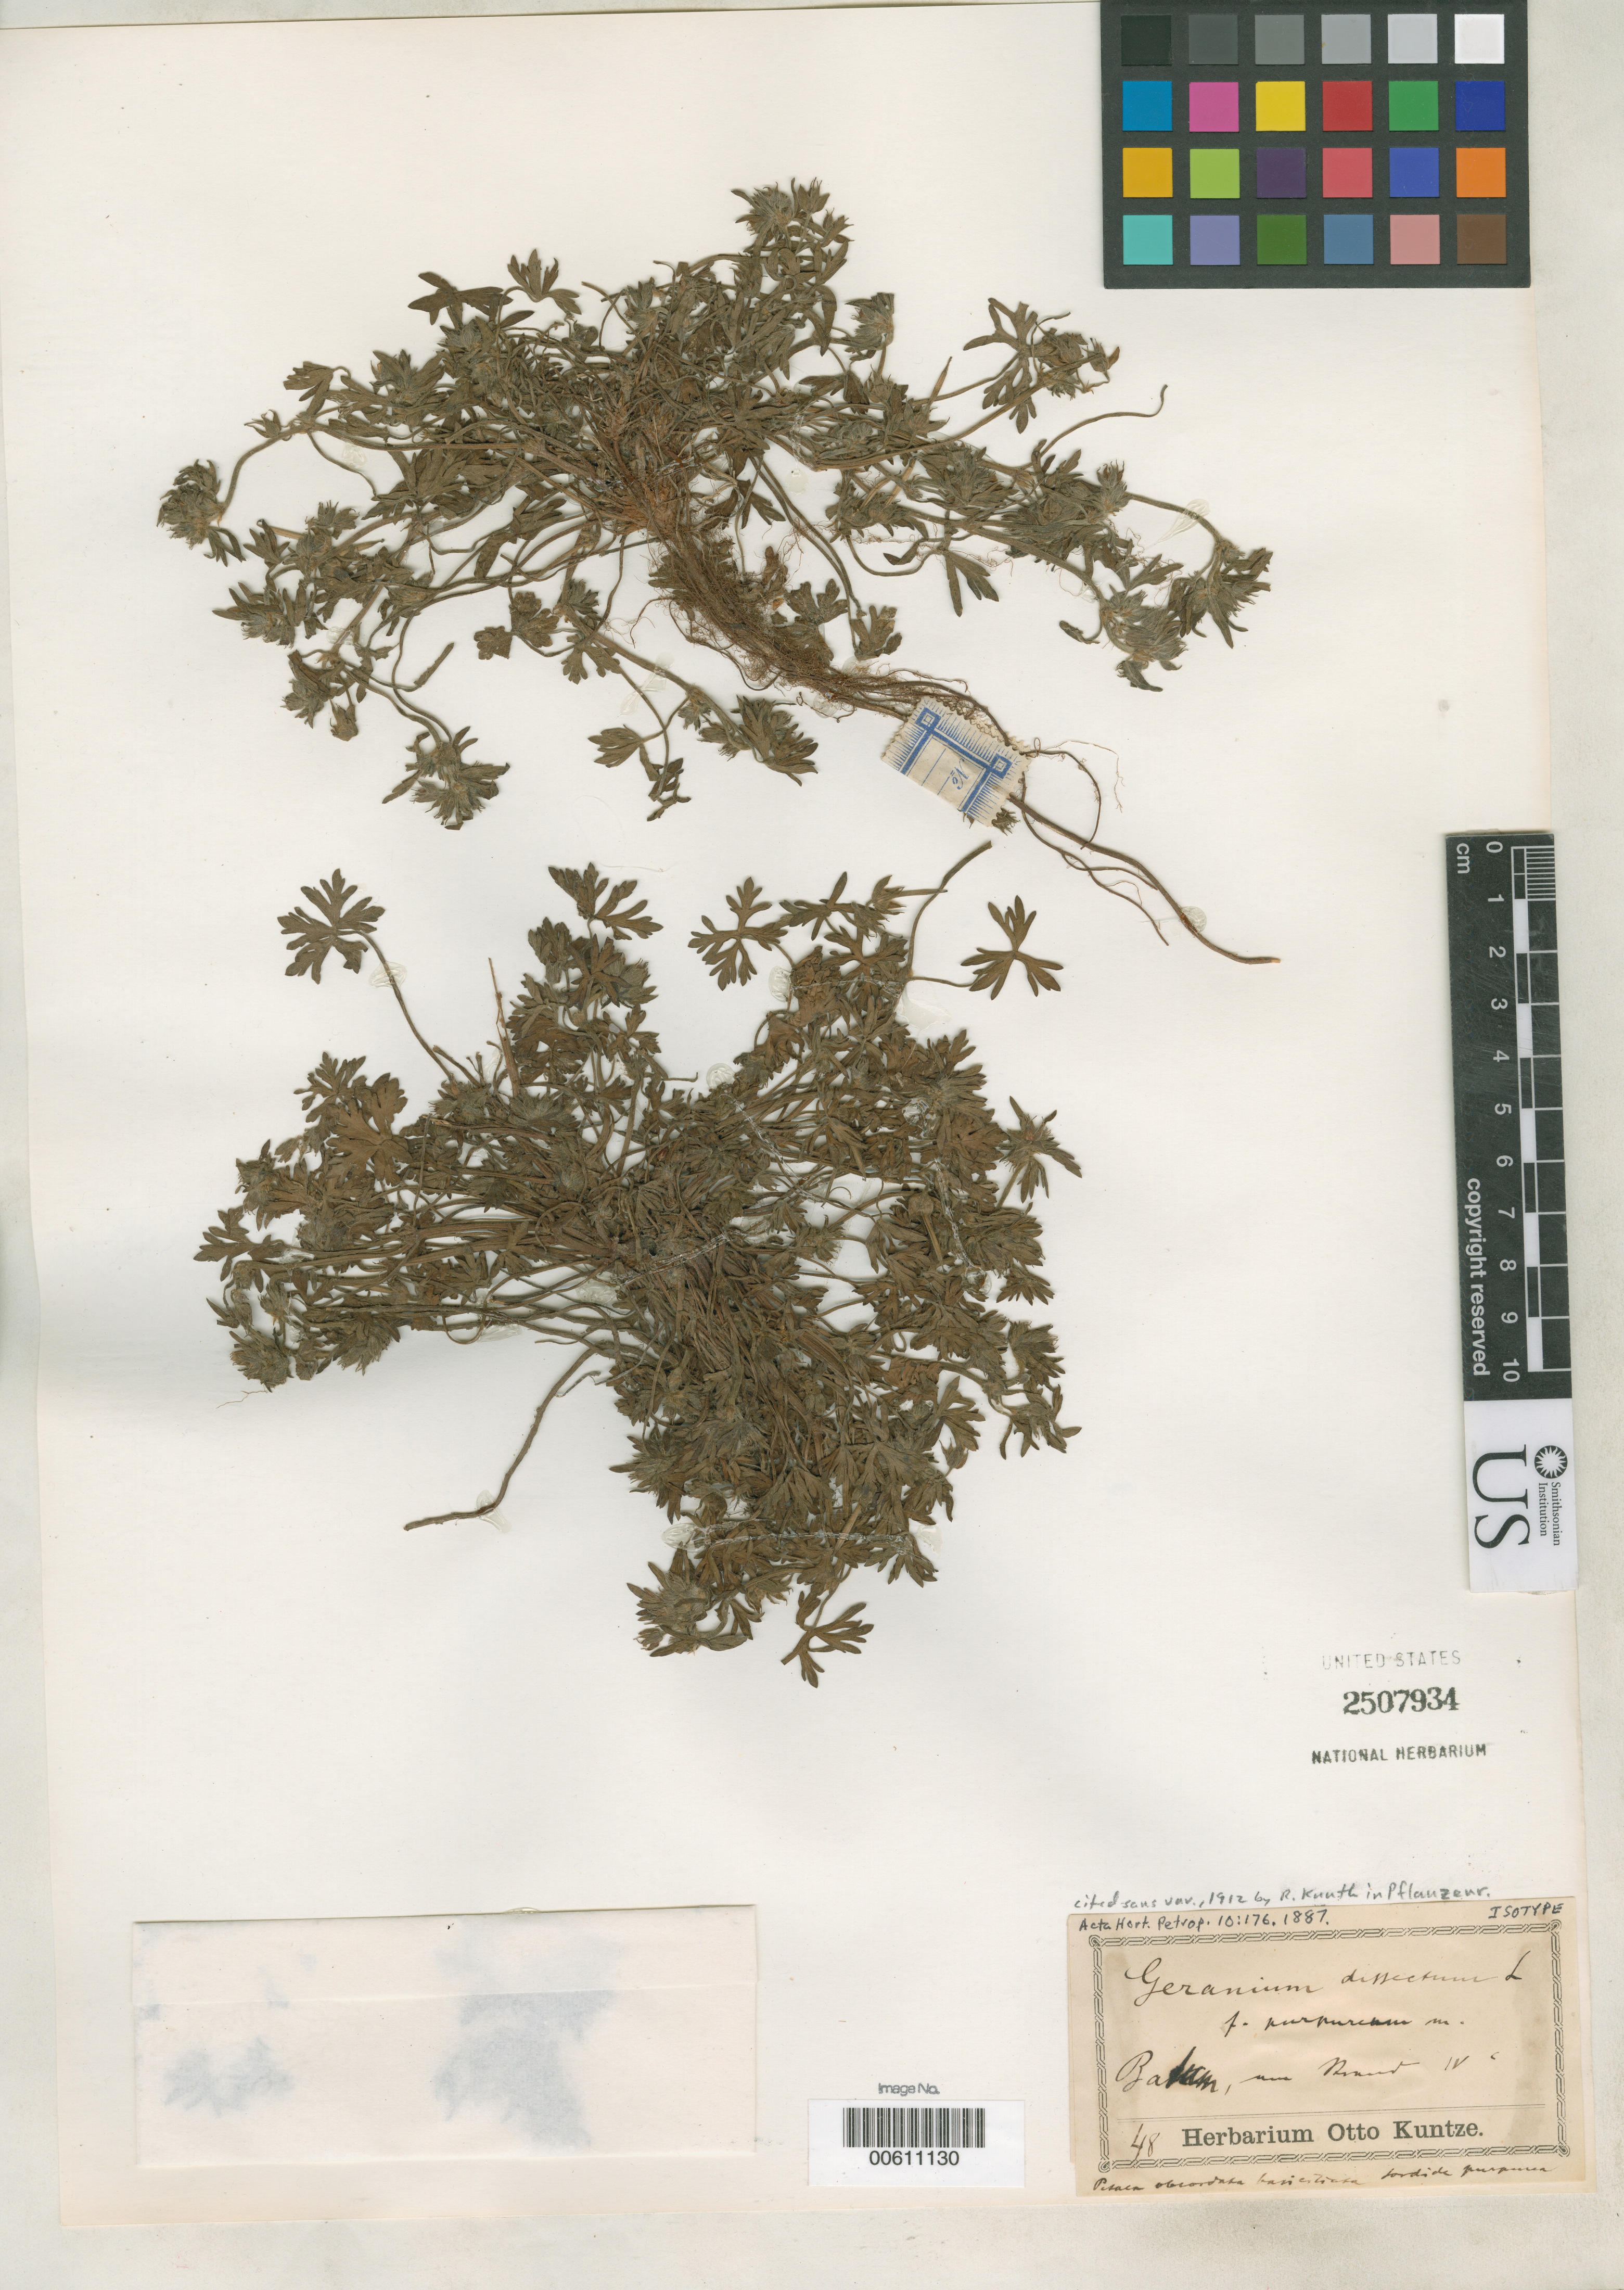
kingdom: Plantae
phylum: Tracheophyta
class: Magnoliopsida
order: Geraniales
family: Geraniaceae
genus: Geranium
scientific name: Geranium dissectum f. purpureum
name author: Kuntze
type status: Isotype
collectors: C.E.O. Kuntze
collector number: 48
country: Georgia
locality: Batum.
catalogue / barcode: US 2507934